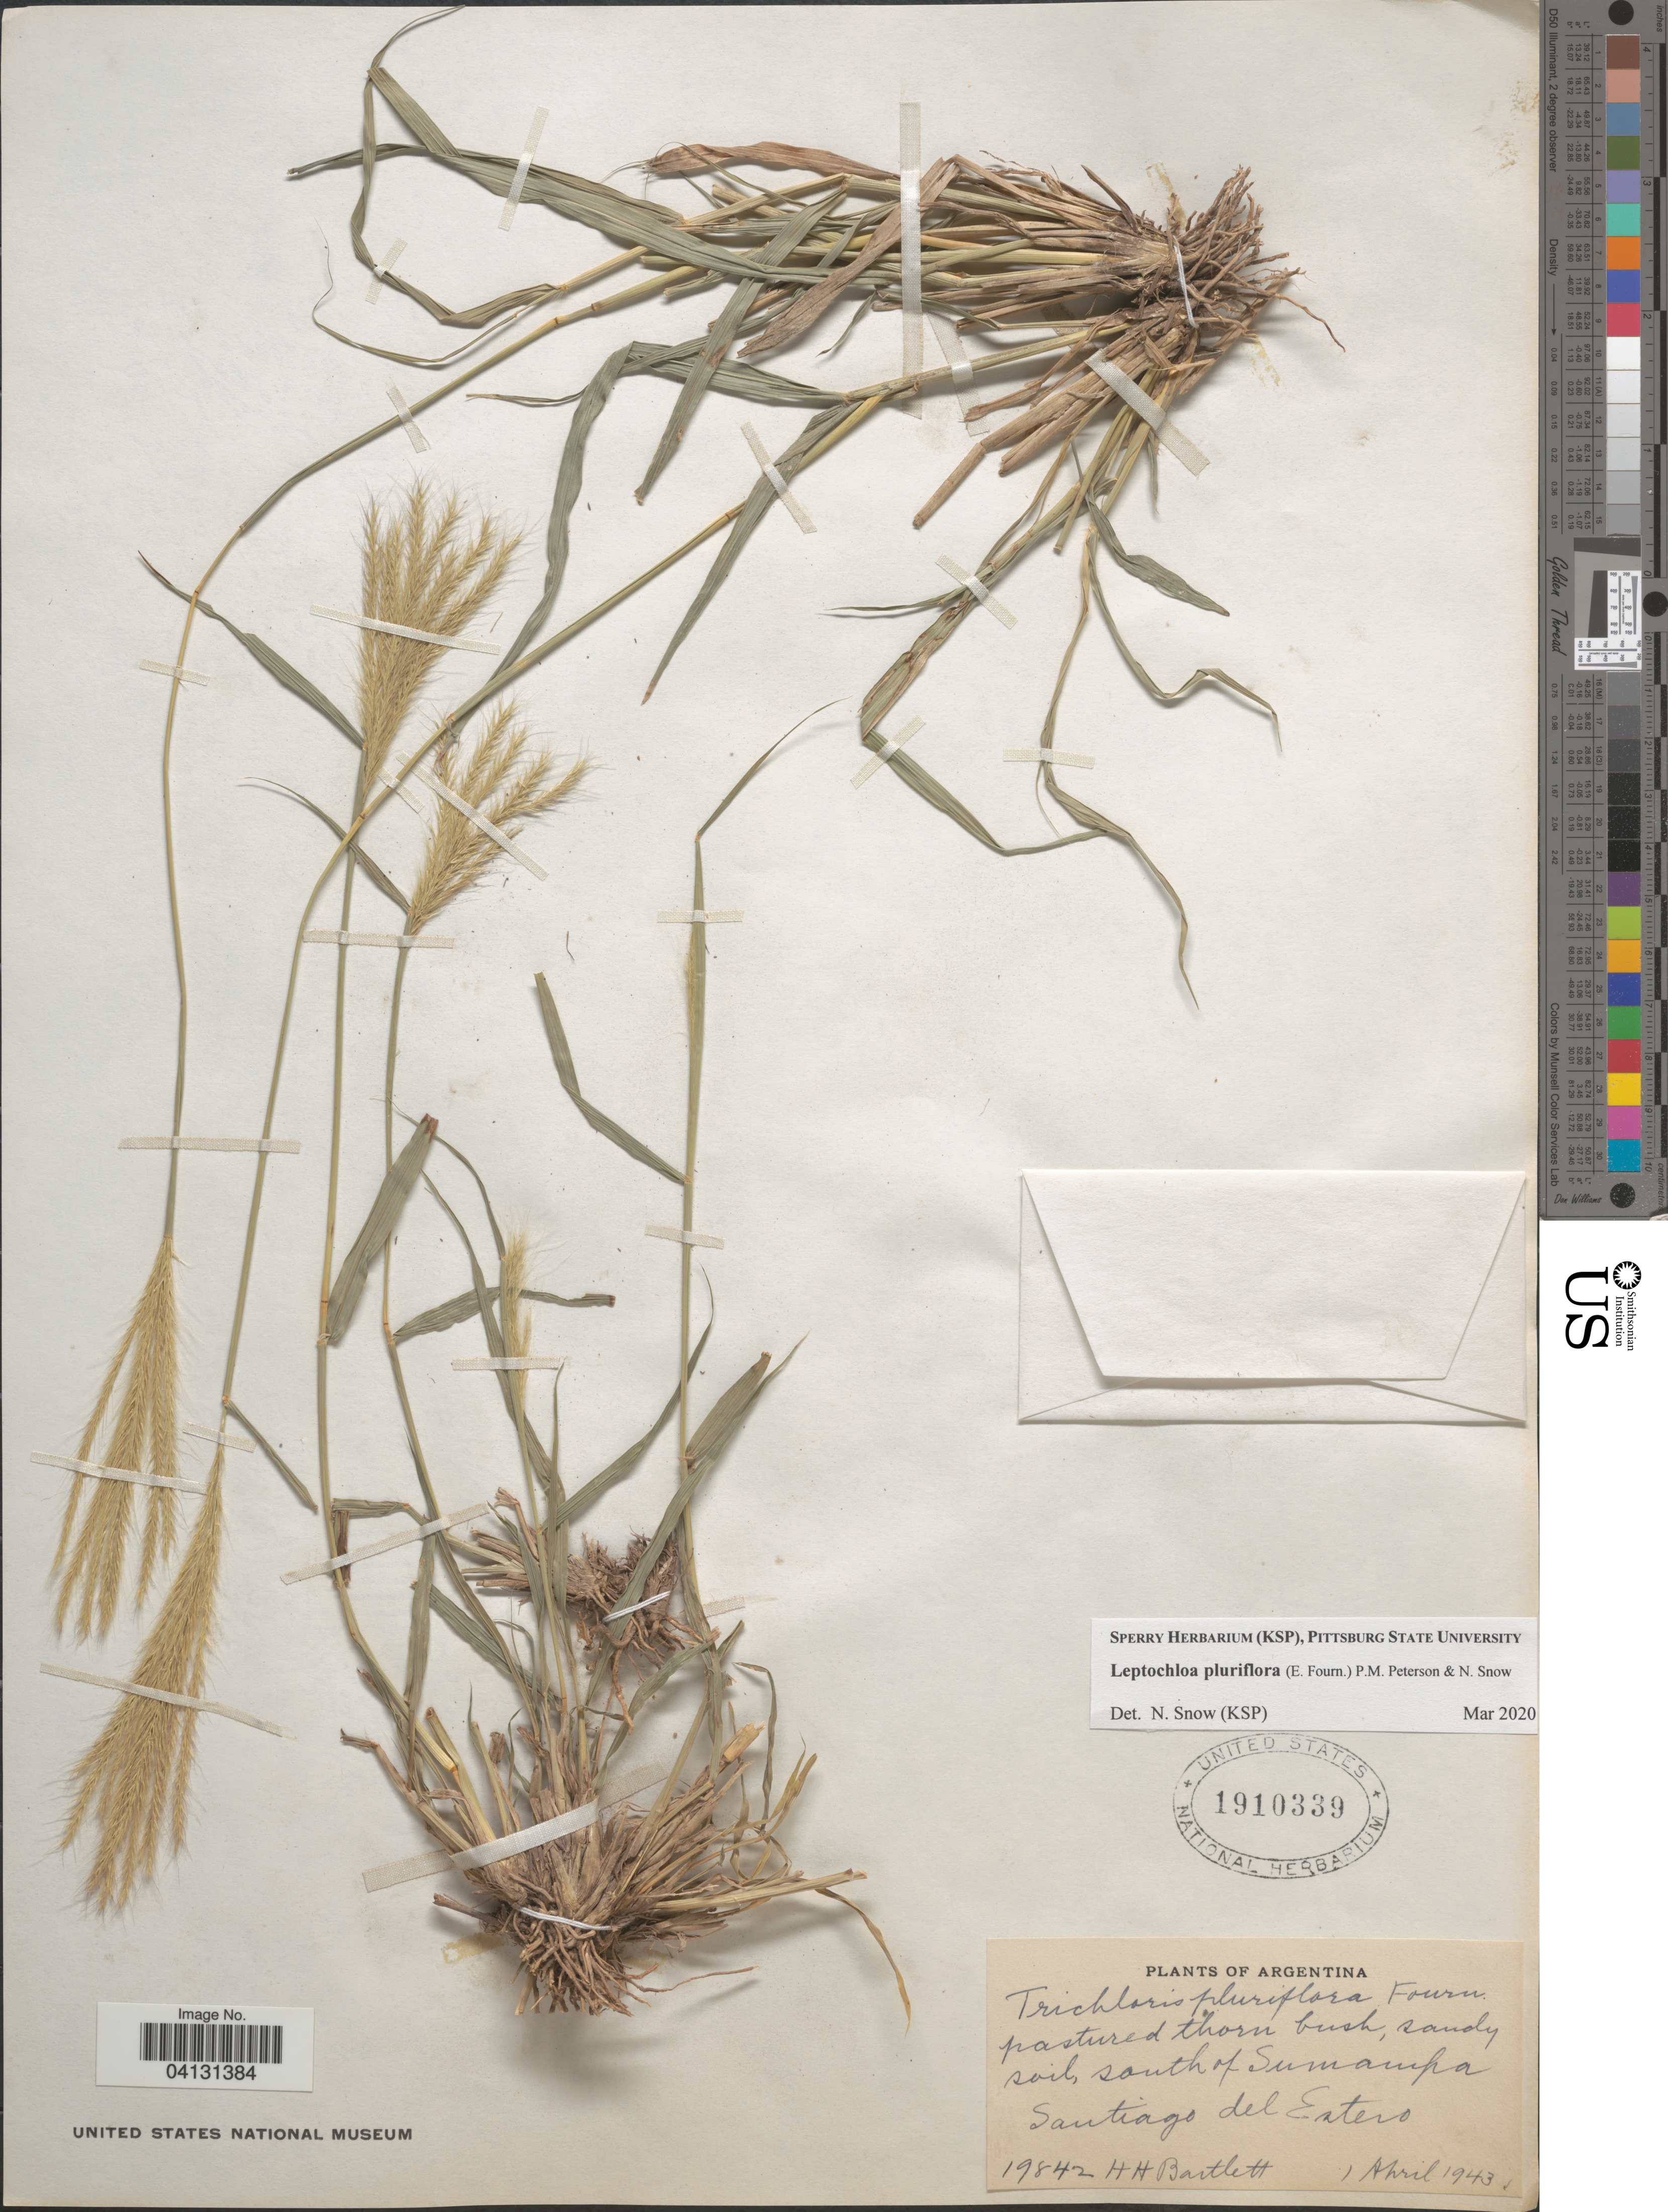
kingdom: Plantae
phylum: Tracheophyta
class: Liliopsida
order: Poales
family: Poaceae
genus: Leptochloa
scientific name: Leptochloa pluriflora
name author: (E. Fourn.) P.M. Peterson & N. Snow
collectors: H. H. Bartlett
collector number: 19842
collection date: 1943-04-01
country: Argentina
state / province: Santiago del Estero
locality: South of Sumampa.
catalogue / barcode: US 1910339